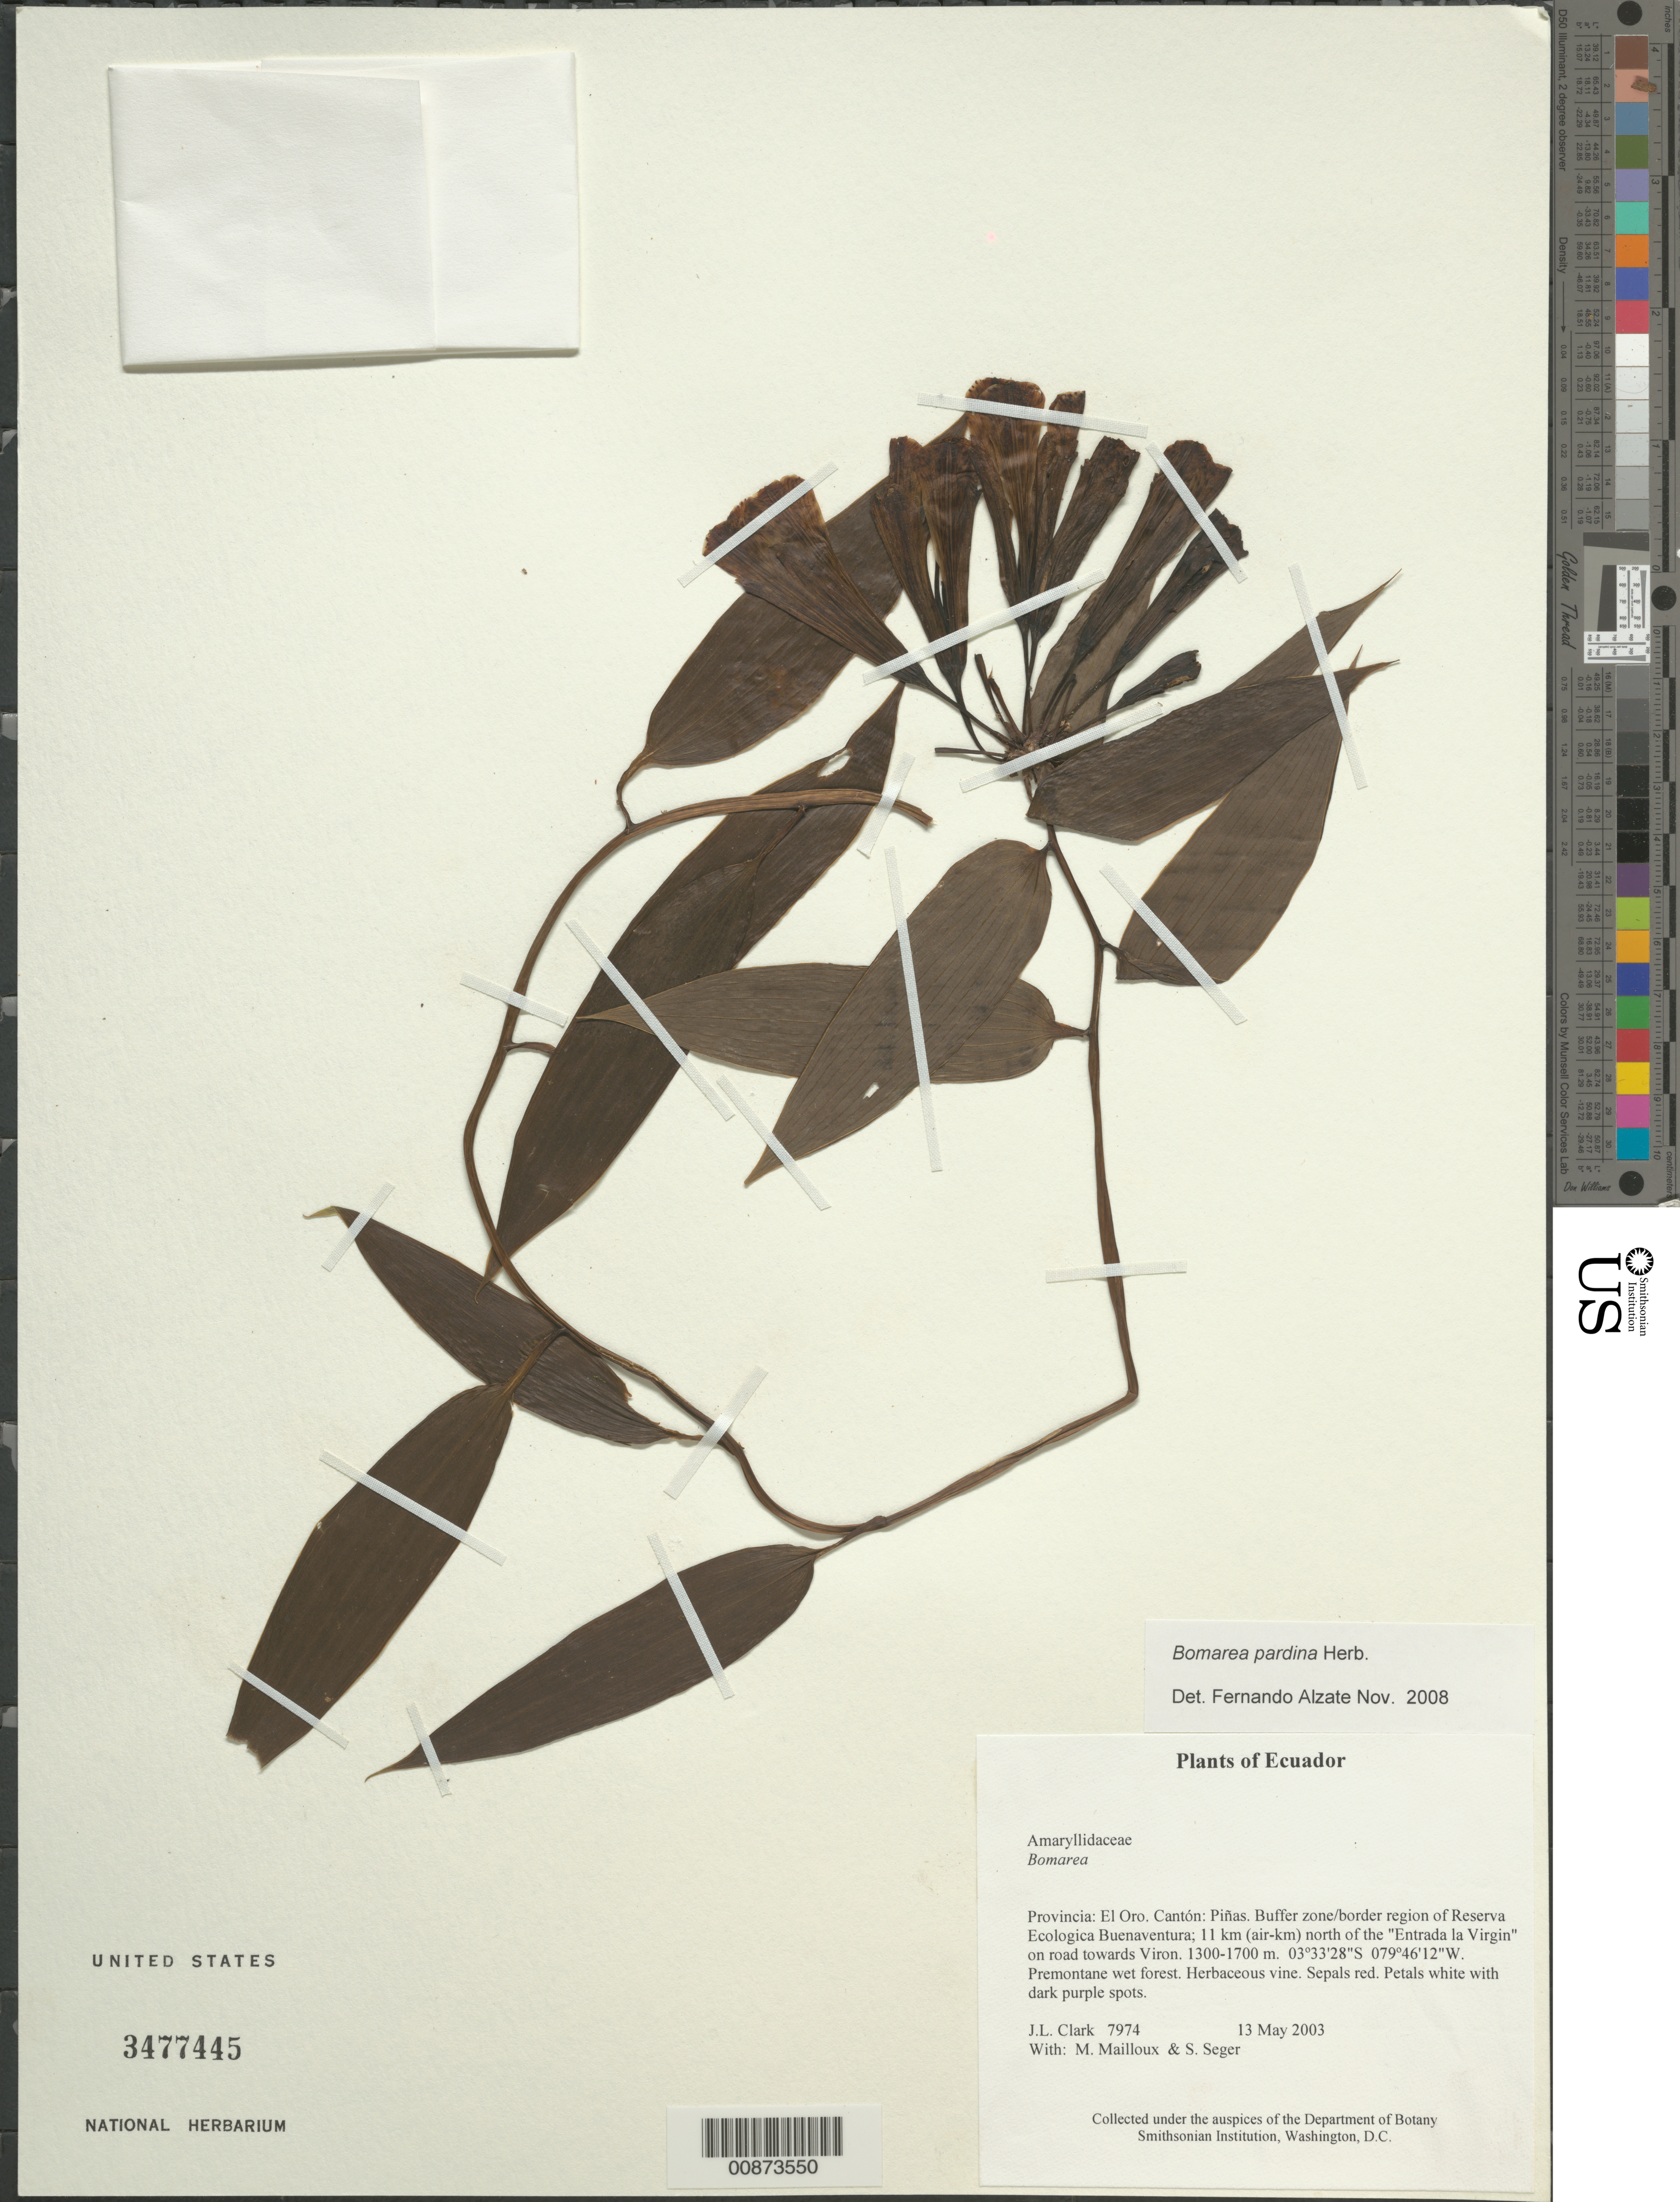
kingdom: Plantae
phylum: Tracheophyta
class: Liliopsida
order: Liliales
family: Alstroemeriaceae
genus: Bomarea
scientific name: Bomarea sp.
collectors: J. L. Clark, M. Mailloux & S. Seger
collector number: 07974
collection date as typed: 13 May 2003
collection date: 2003-05-13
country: Ecuador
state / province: El Oro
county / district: Piñas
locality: Buffer zone/border region of Reserva Ecologica Buenaventura; 11 km (air-km) north of the "Entrada la Virgin" on road towards Viron.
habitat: Premontane wet forest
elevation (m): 1300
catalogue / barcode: US 3477445